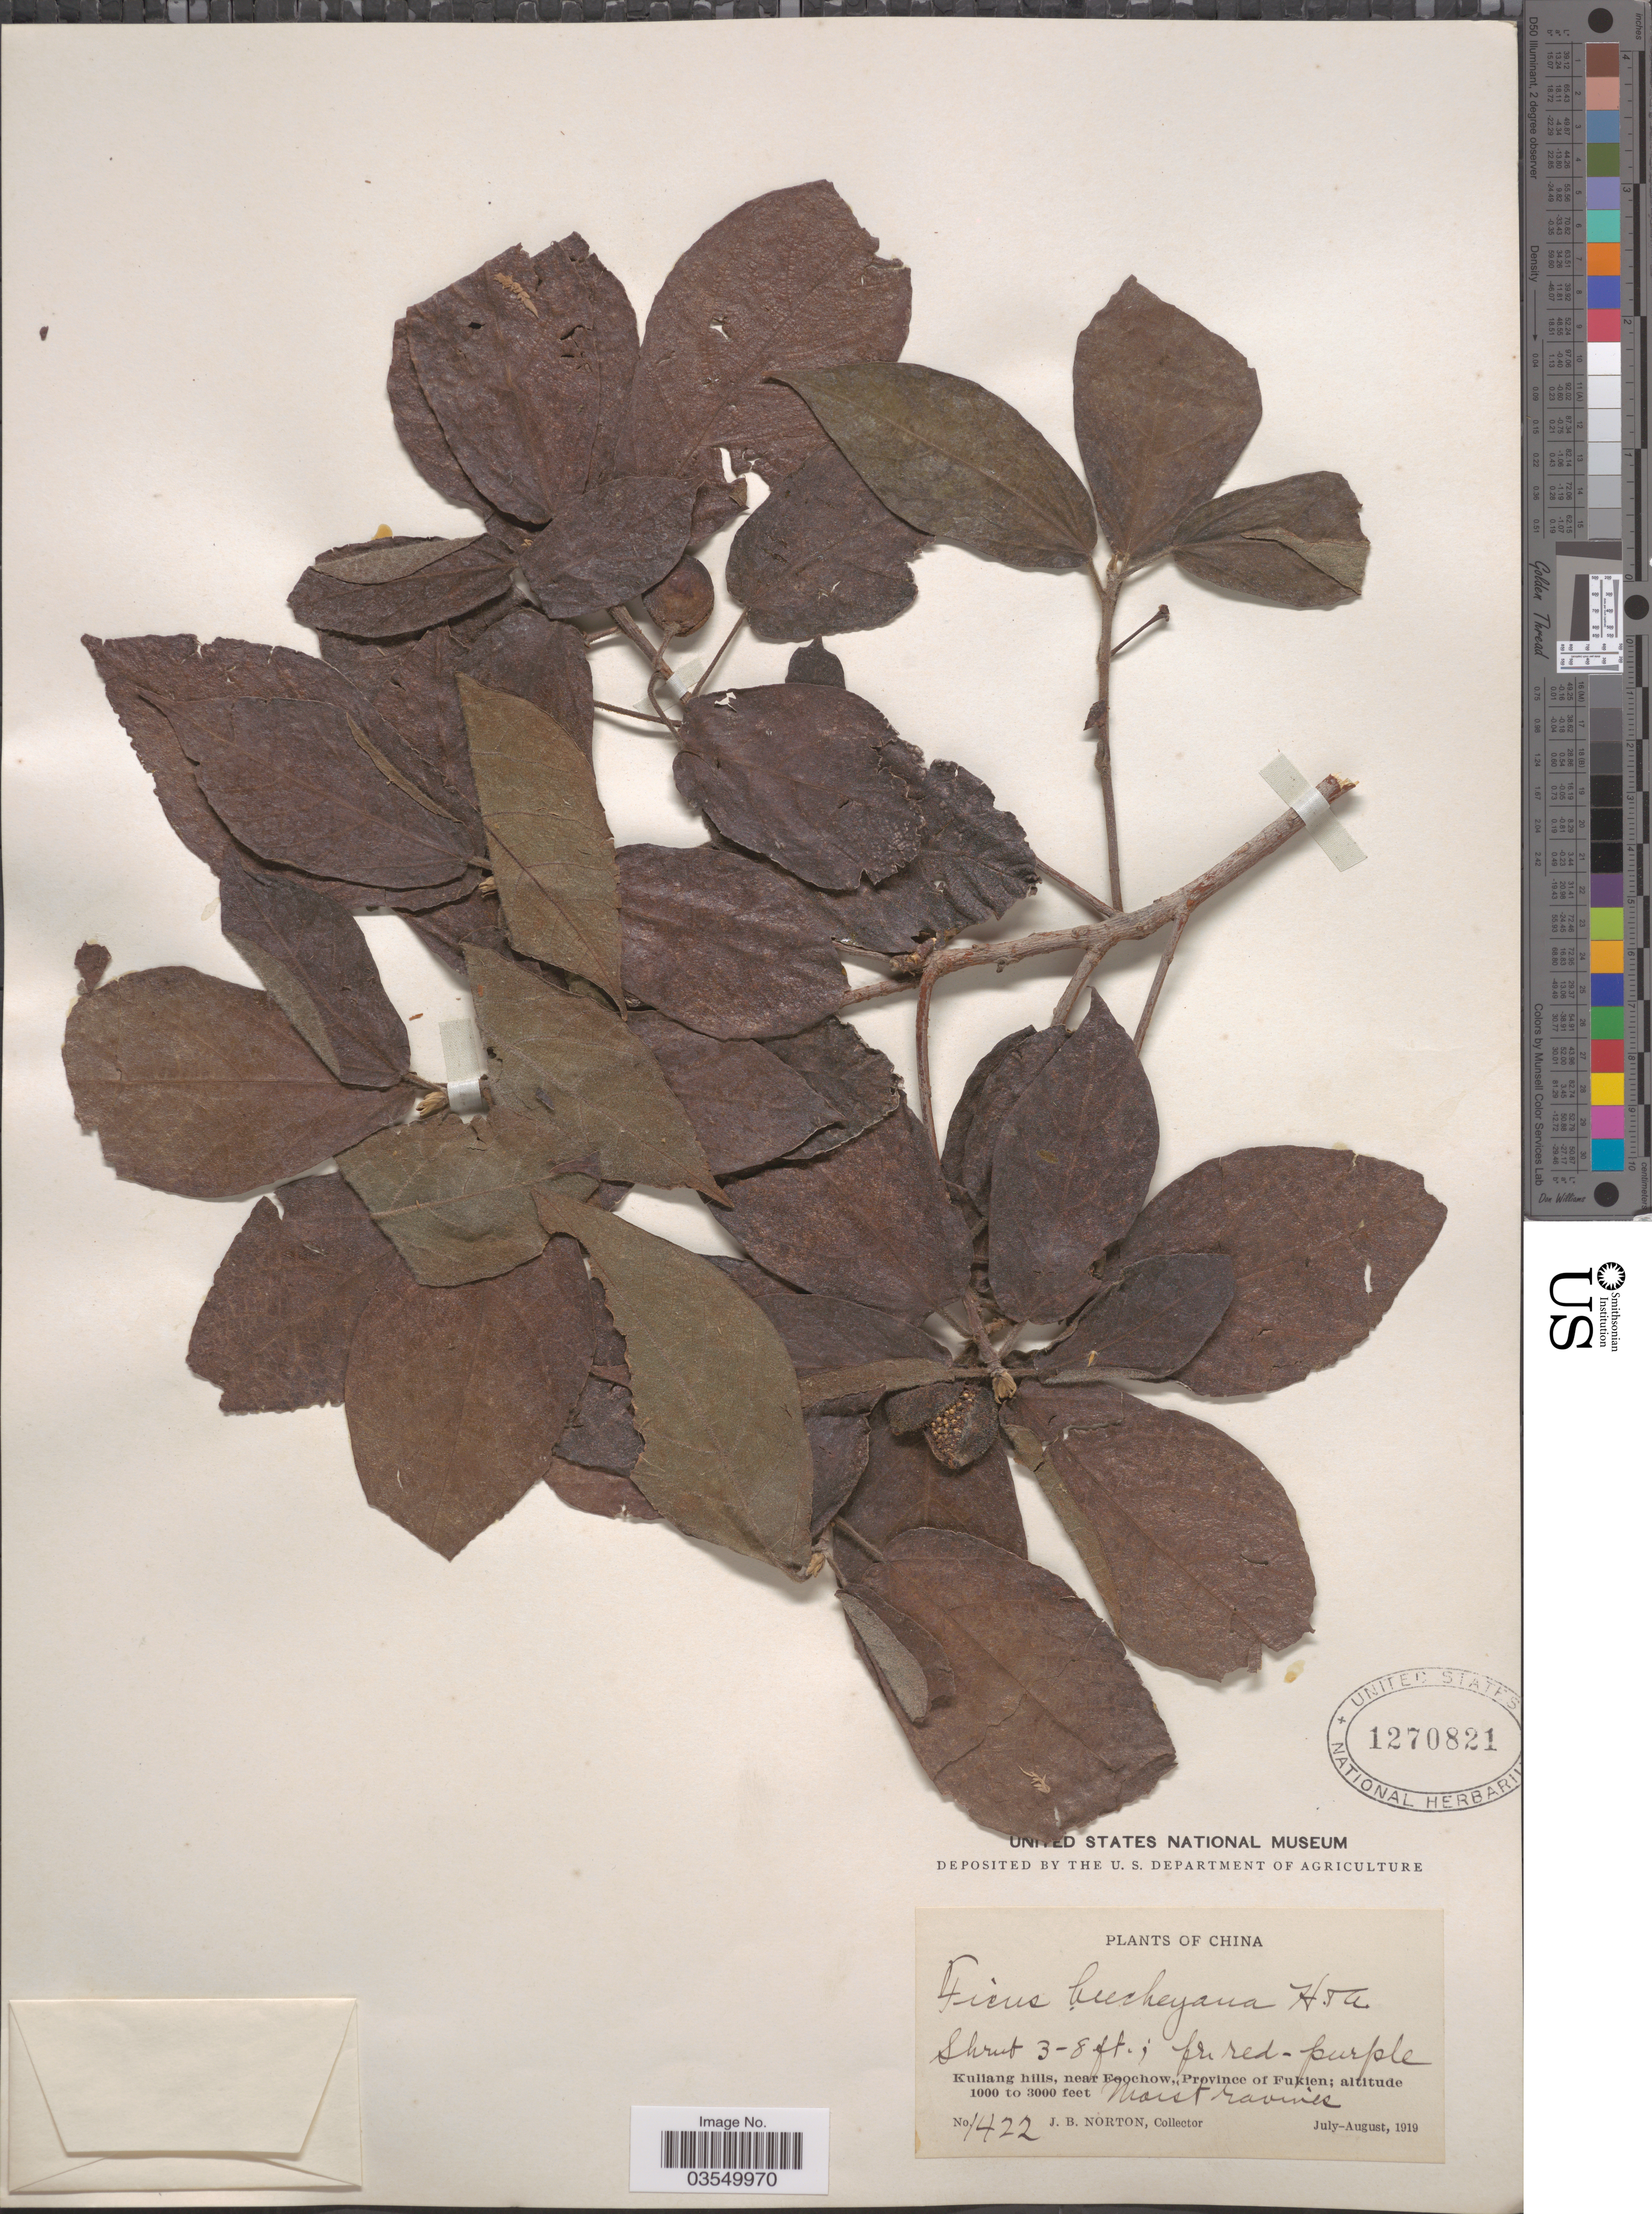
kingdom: Plantae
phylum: Tracheophyta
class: Magnoliopsida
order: Rosales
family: Moraceae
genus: Ficus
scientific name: Ficus erecta var. beecheyana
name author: (Hook. & Arn.) King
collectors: J. B. Norton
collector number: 1422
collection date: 1919-07/1919-08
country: China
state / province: Fujian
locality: Kuliang hills, near Foochow, Province of Fukien.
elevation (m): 305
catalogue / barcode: US 1270821